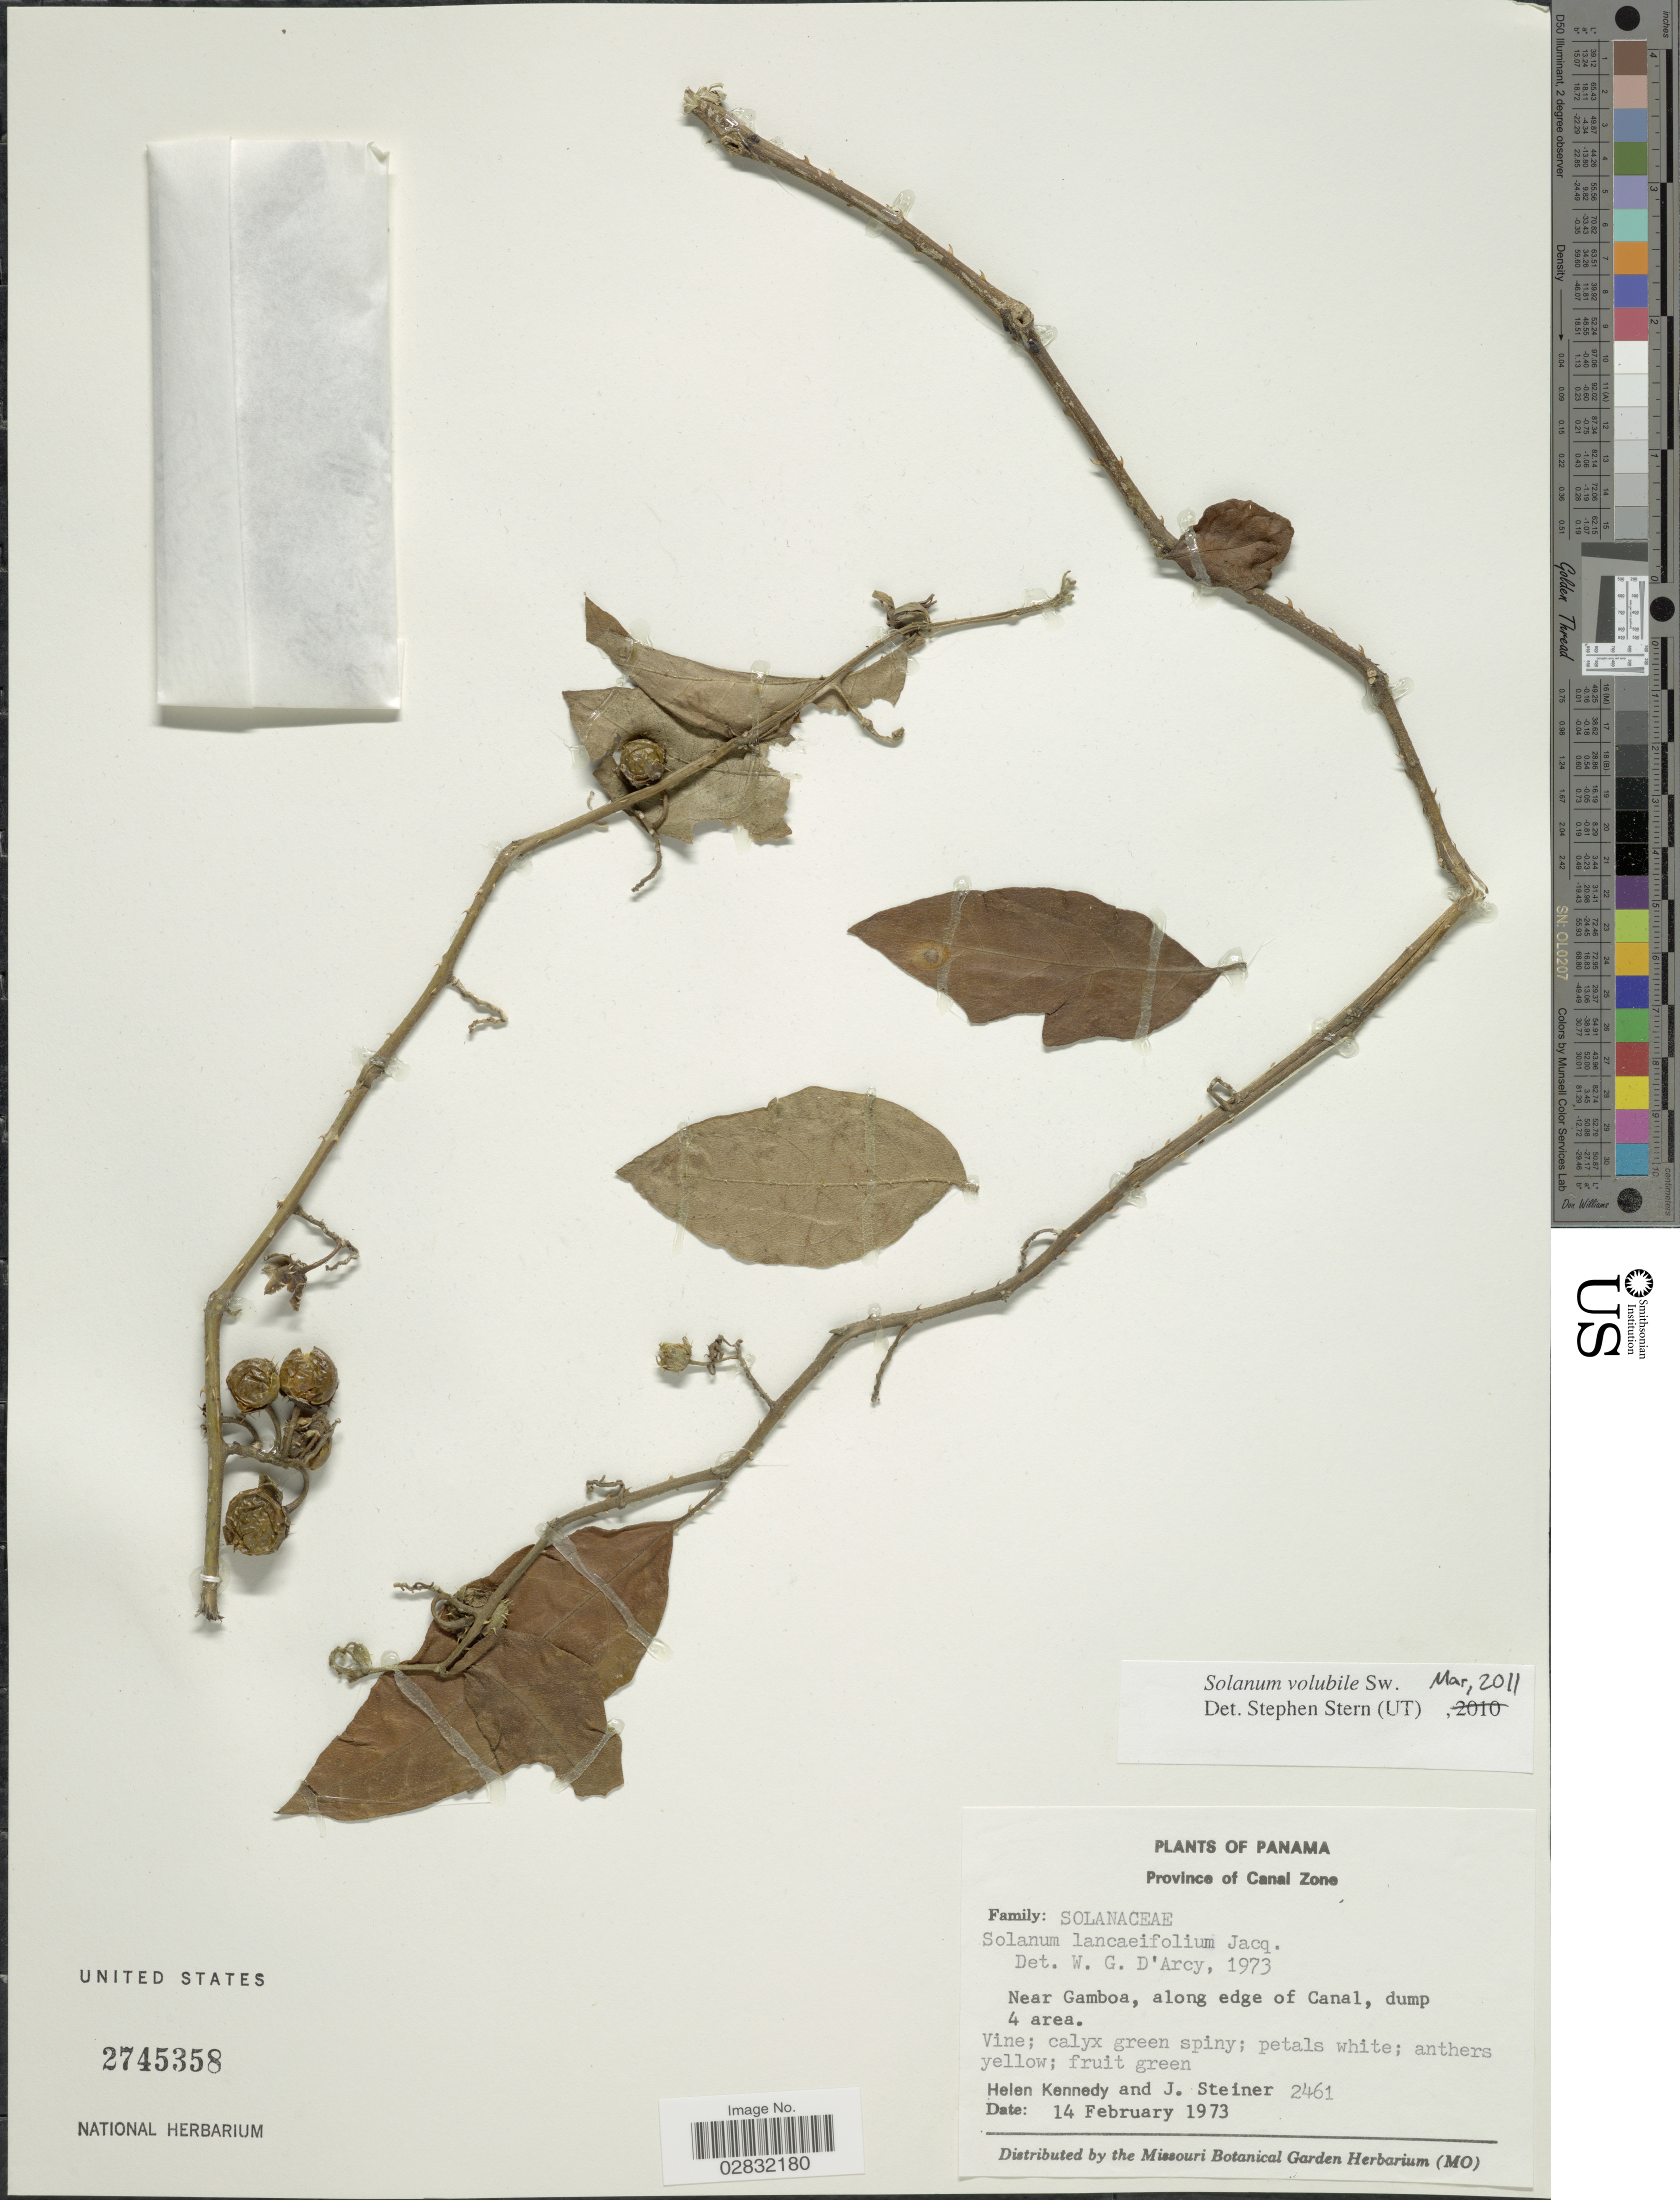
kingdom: Plantae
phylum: Tracheophyta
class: Magnoliopsida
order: Solanales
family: Solanaceae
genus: Solanum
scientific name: Solanum volubile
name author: Sw.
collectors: H. Kennedy & J. Steiner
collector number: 2461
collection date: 1973-02-14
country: Panama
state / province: Colón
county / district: Canal Zone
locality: Province of Canal Zone, Near Gamboa, along edge of Canal, dump 4 area.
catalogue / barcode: US 2745358